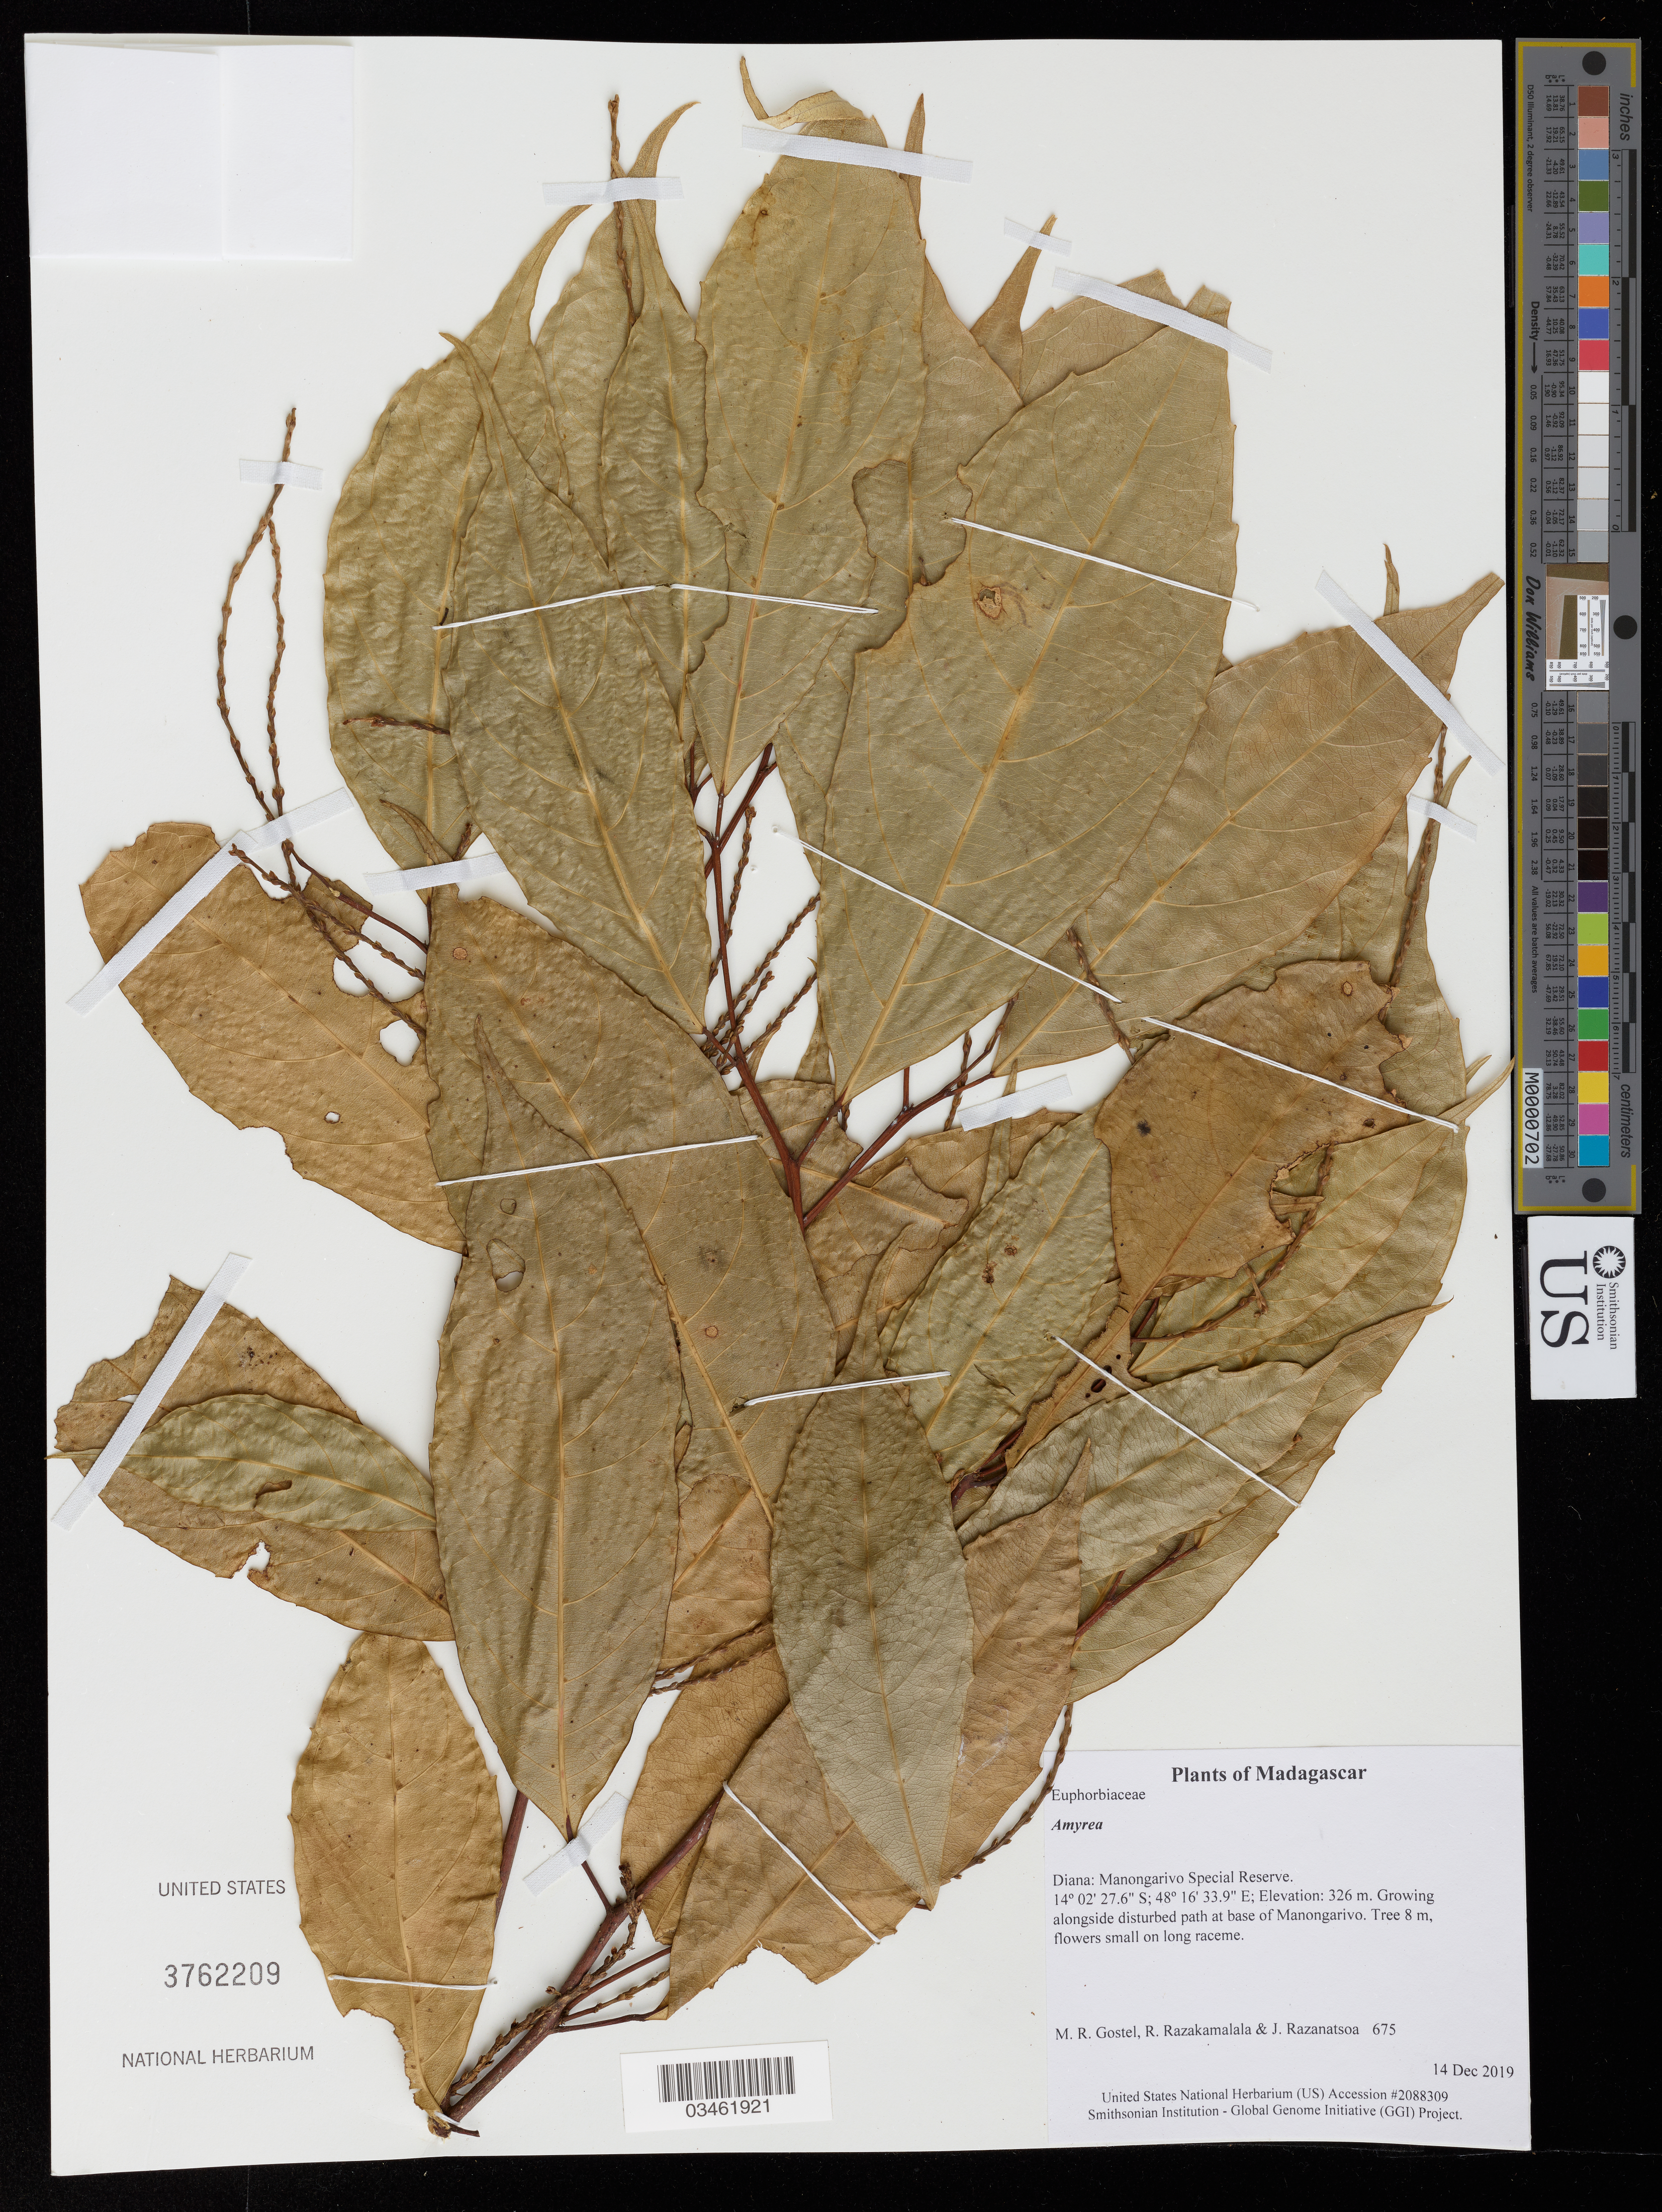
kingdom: Plantae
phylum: Tracheophyta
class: Magnoliopsida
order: Malpighiales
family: Euphorbiaceae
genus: Amyrea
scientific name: Amyrea sp.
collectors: M. R. Gostel, R. Razakamalala & J. Razanatsoa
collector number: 675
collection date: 2019-12-14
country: Madagascar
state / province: Diana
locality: Manongarivo Special Reserve. Alongside disturbed path at base of Manongarivo.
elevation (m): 326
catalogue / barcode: US 3762209